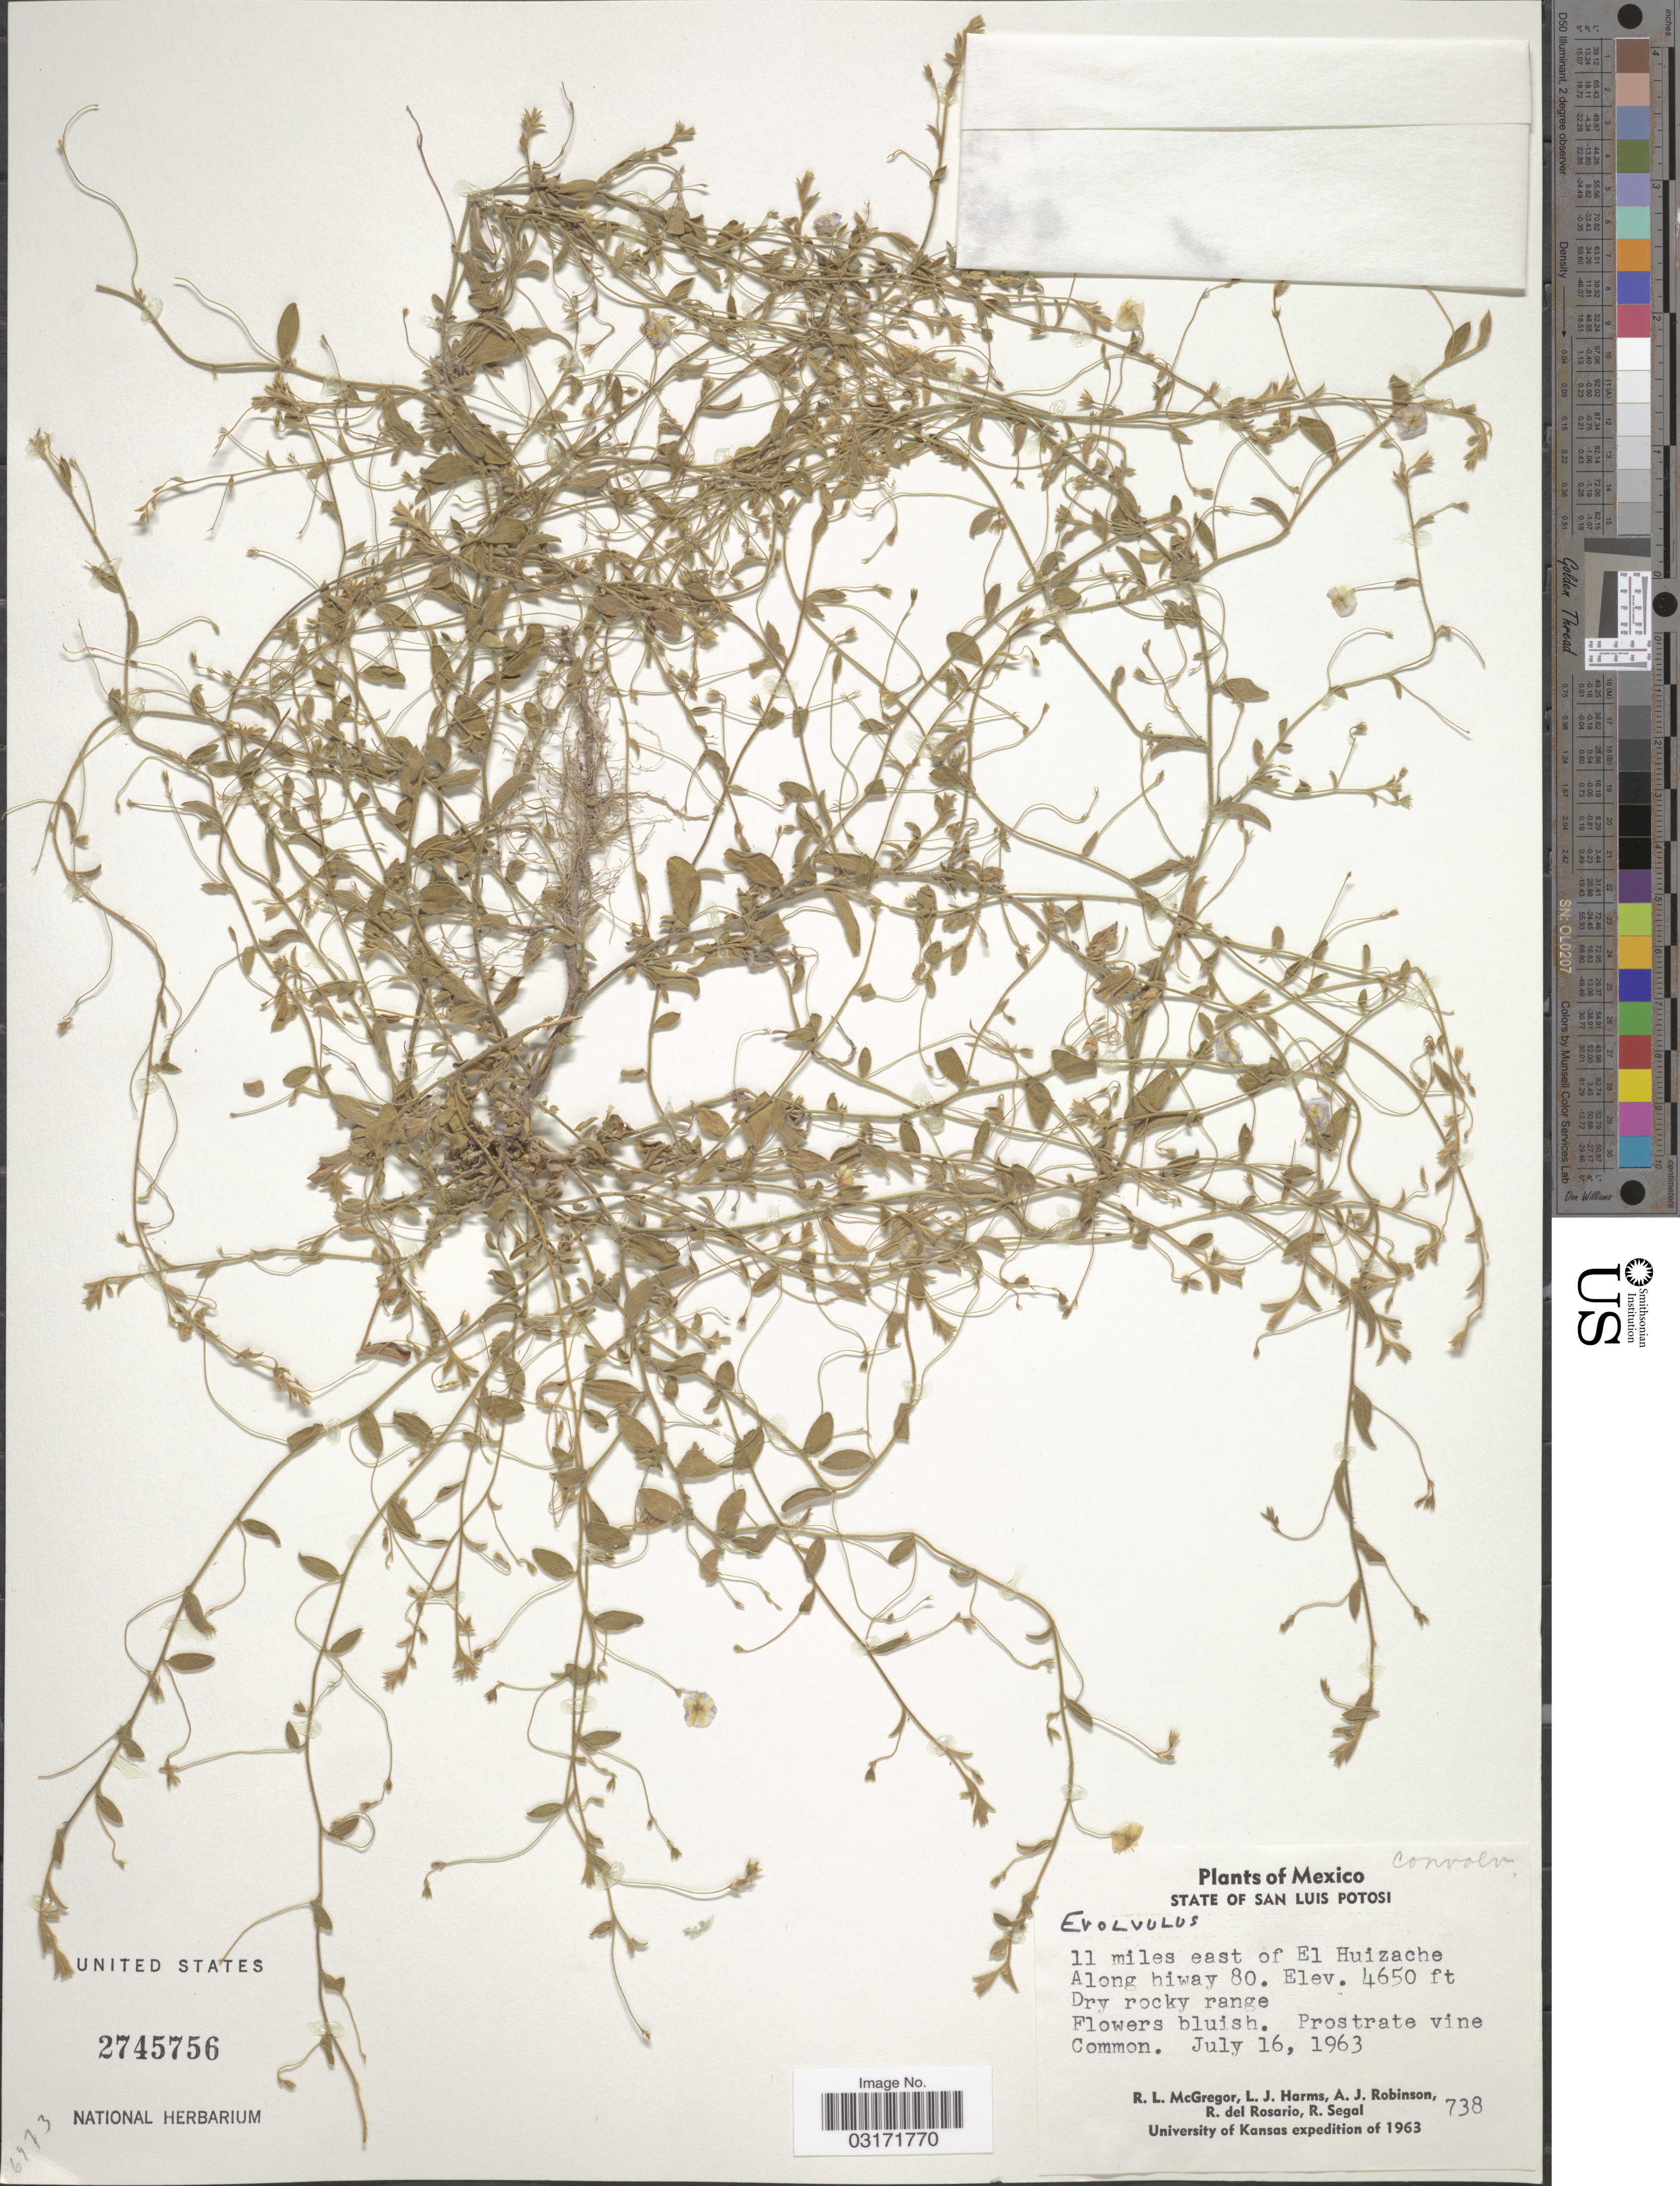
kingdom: Plantae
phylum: Tracheophyta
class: Magnoliopsida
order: Solanales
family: Convolvulaceae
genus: Evolvulus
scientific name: Evolvulus alsinoides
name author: (L.) L.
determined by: Wendt, Thomas L.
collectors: R. McGregor, L. Harms, A. J. Robinson, R. del Rosario & R. Segal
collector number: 738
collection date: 1963-07-16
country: Mexico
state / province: San Luis Potosí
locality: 11 miles east of El Huizache, Along hiway 80.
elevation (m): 1417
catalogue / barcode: US 2745756